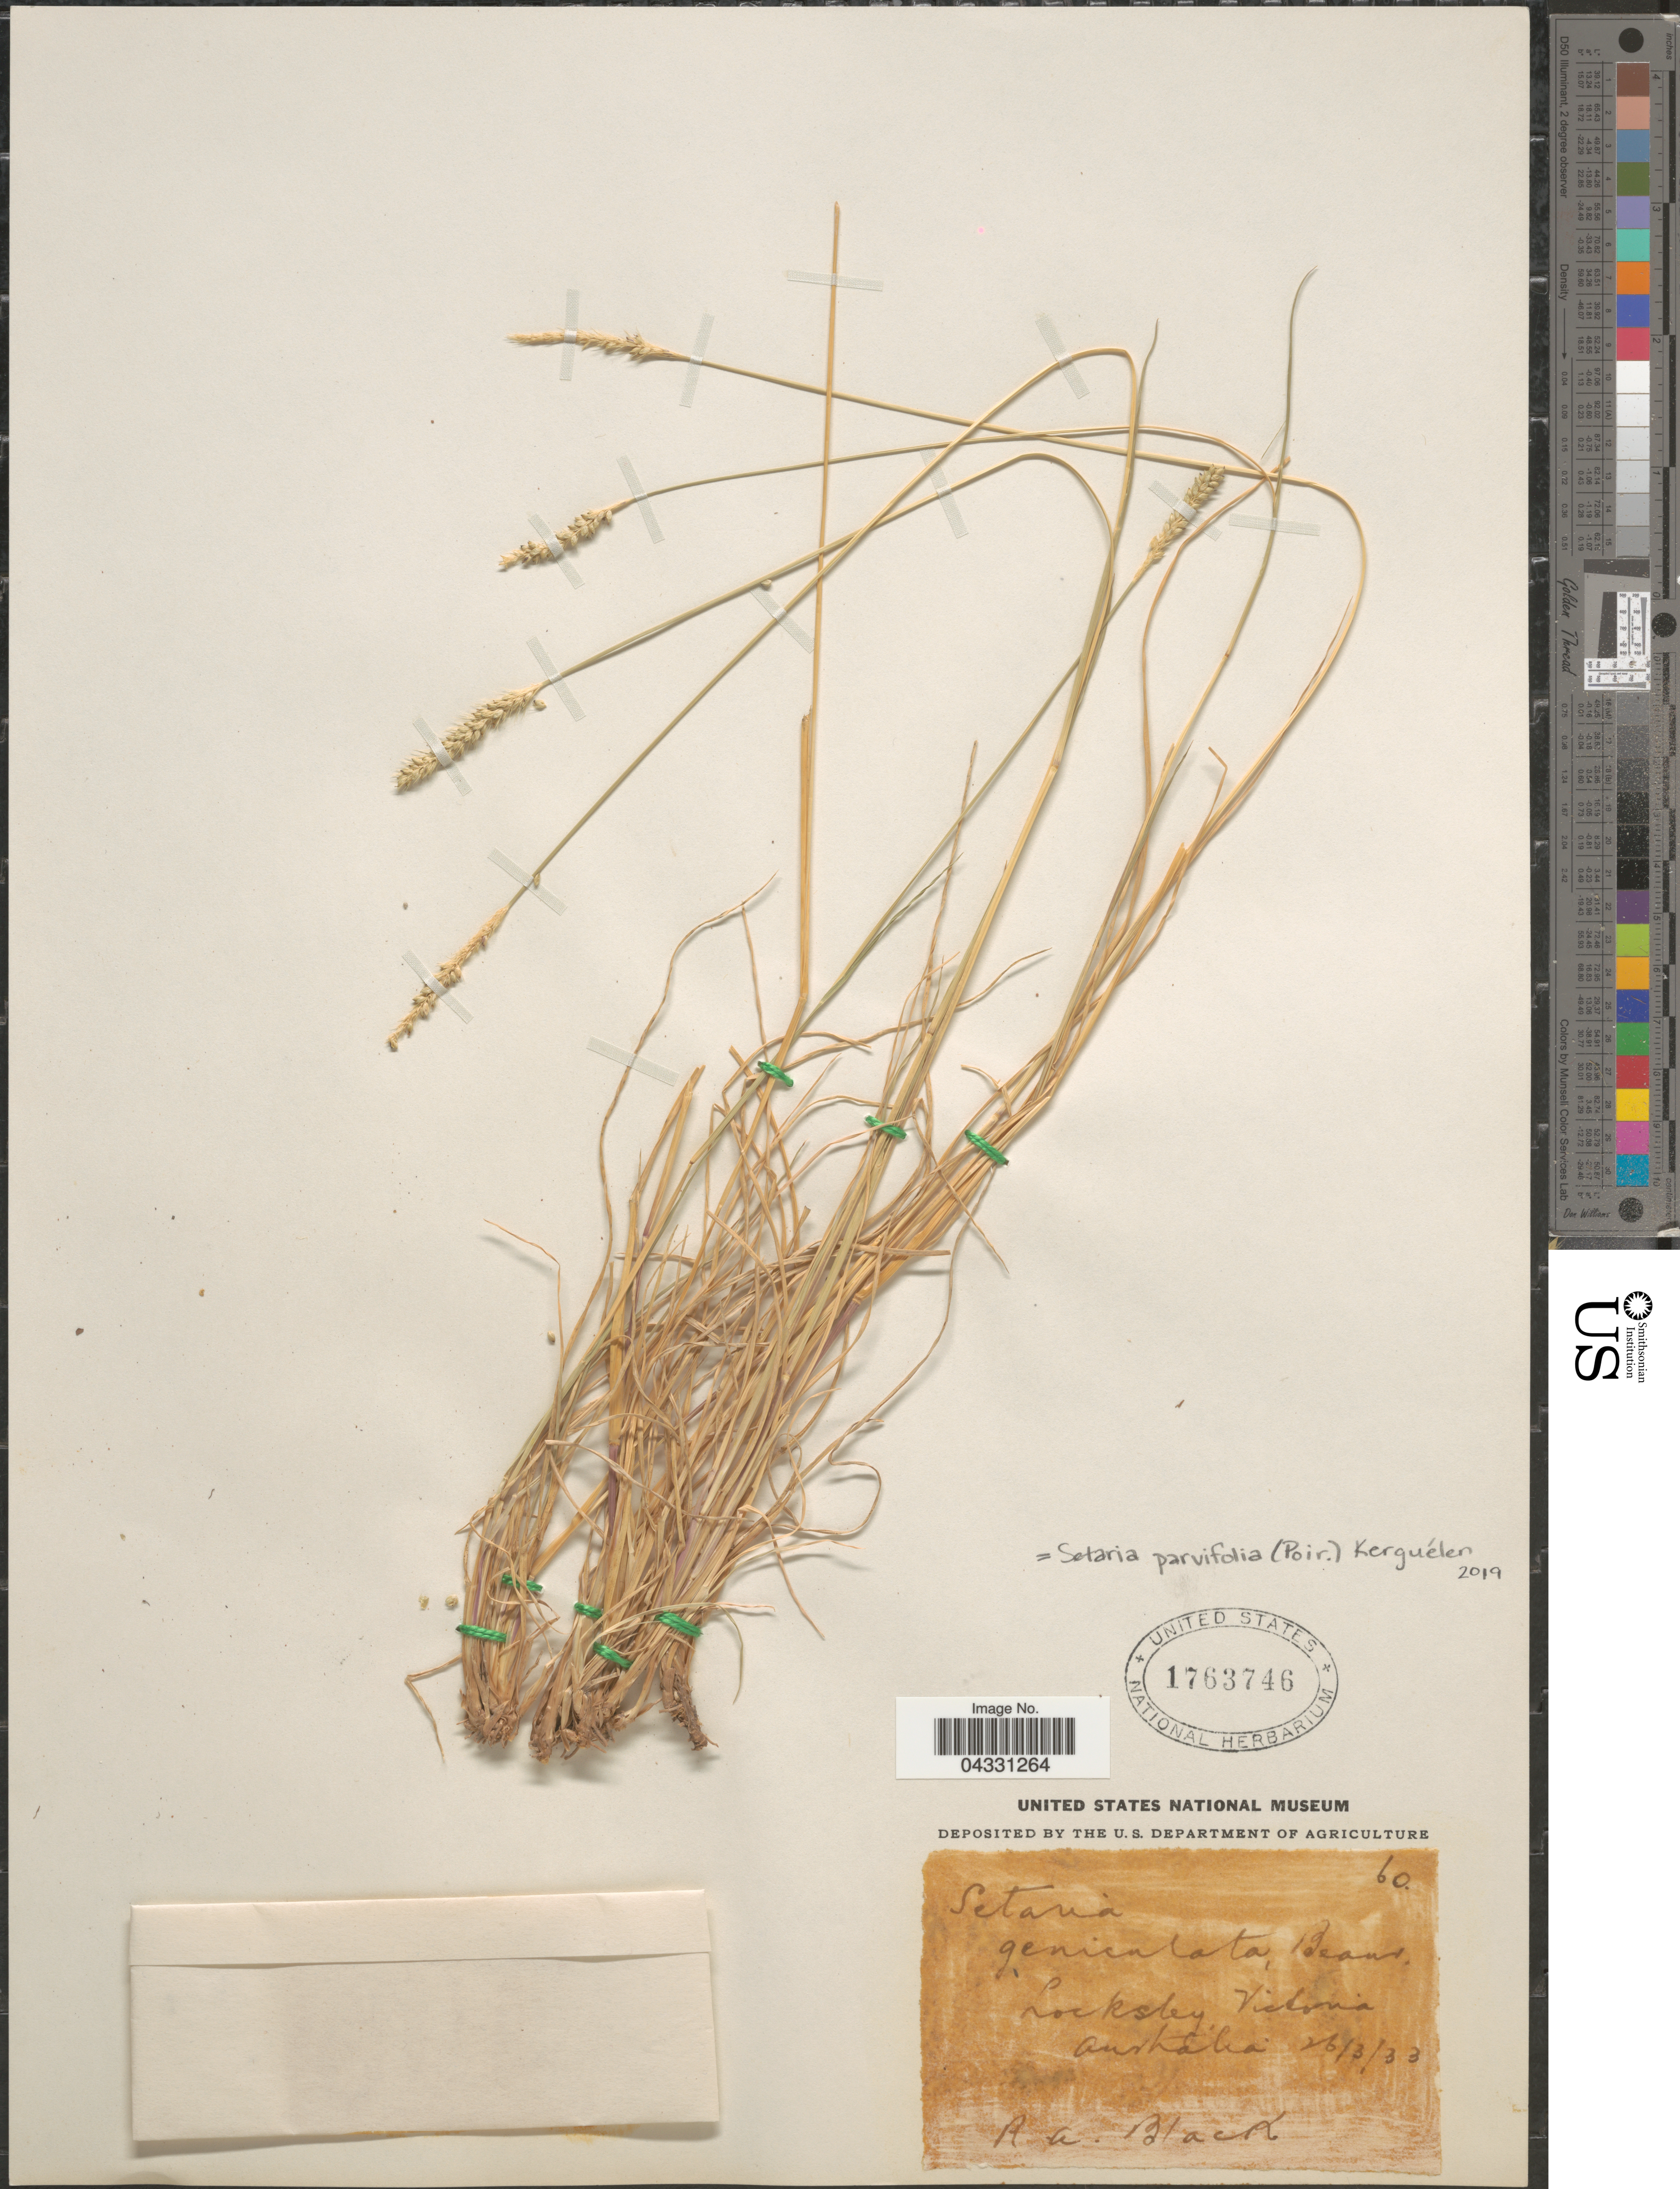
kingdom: Plantae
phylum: Tracheophyta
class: Liliopsida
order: Poales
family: Poaceae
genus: Setaria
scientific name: Setaria parviflora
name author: (Poir.) Kerguélen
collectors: R. A. Black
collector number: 60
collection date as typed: Transcribed d/m/y: 26/3/33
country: Australia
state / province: Victoria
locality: Locksley, Victoria.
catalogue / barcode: US 1763746